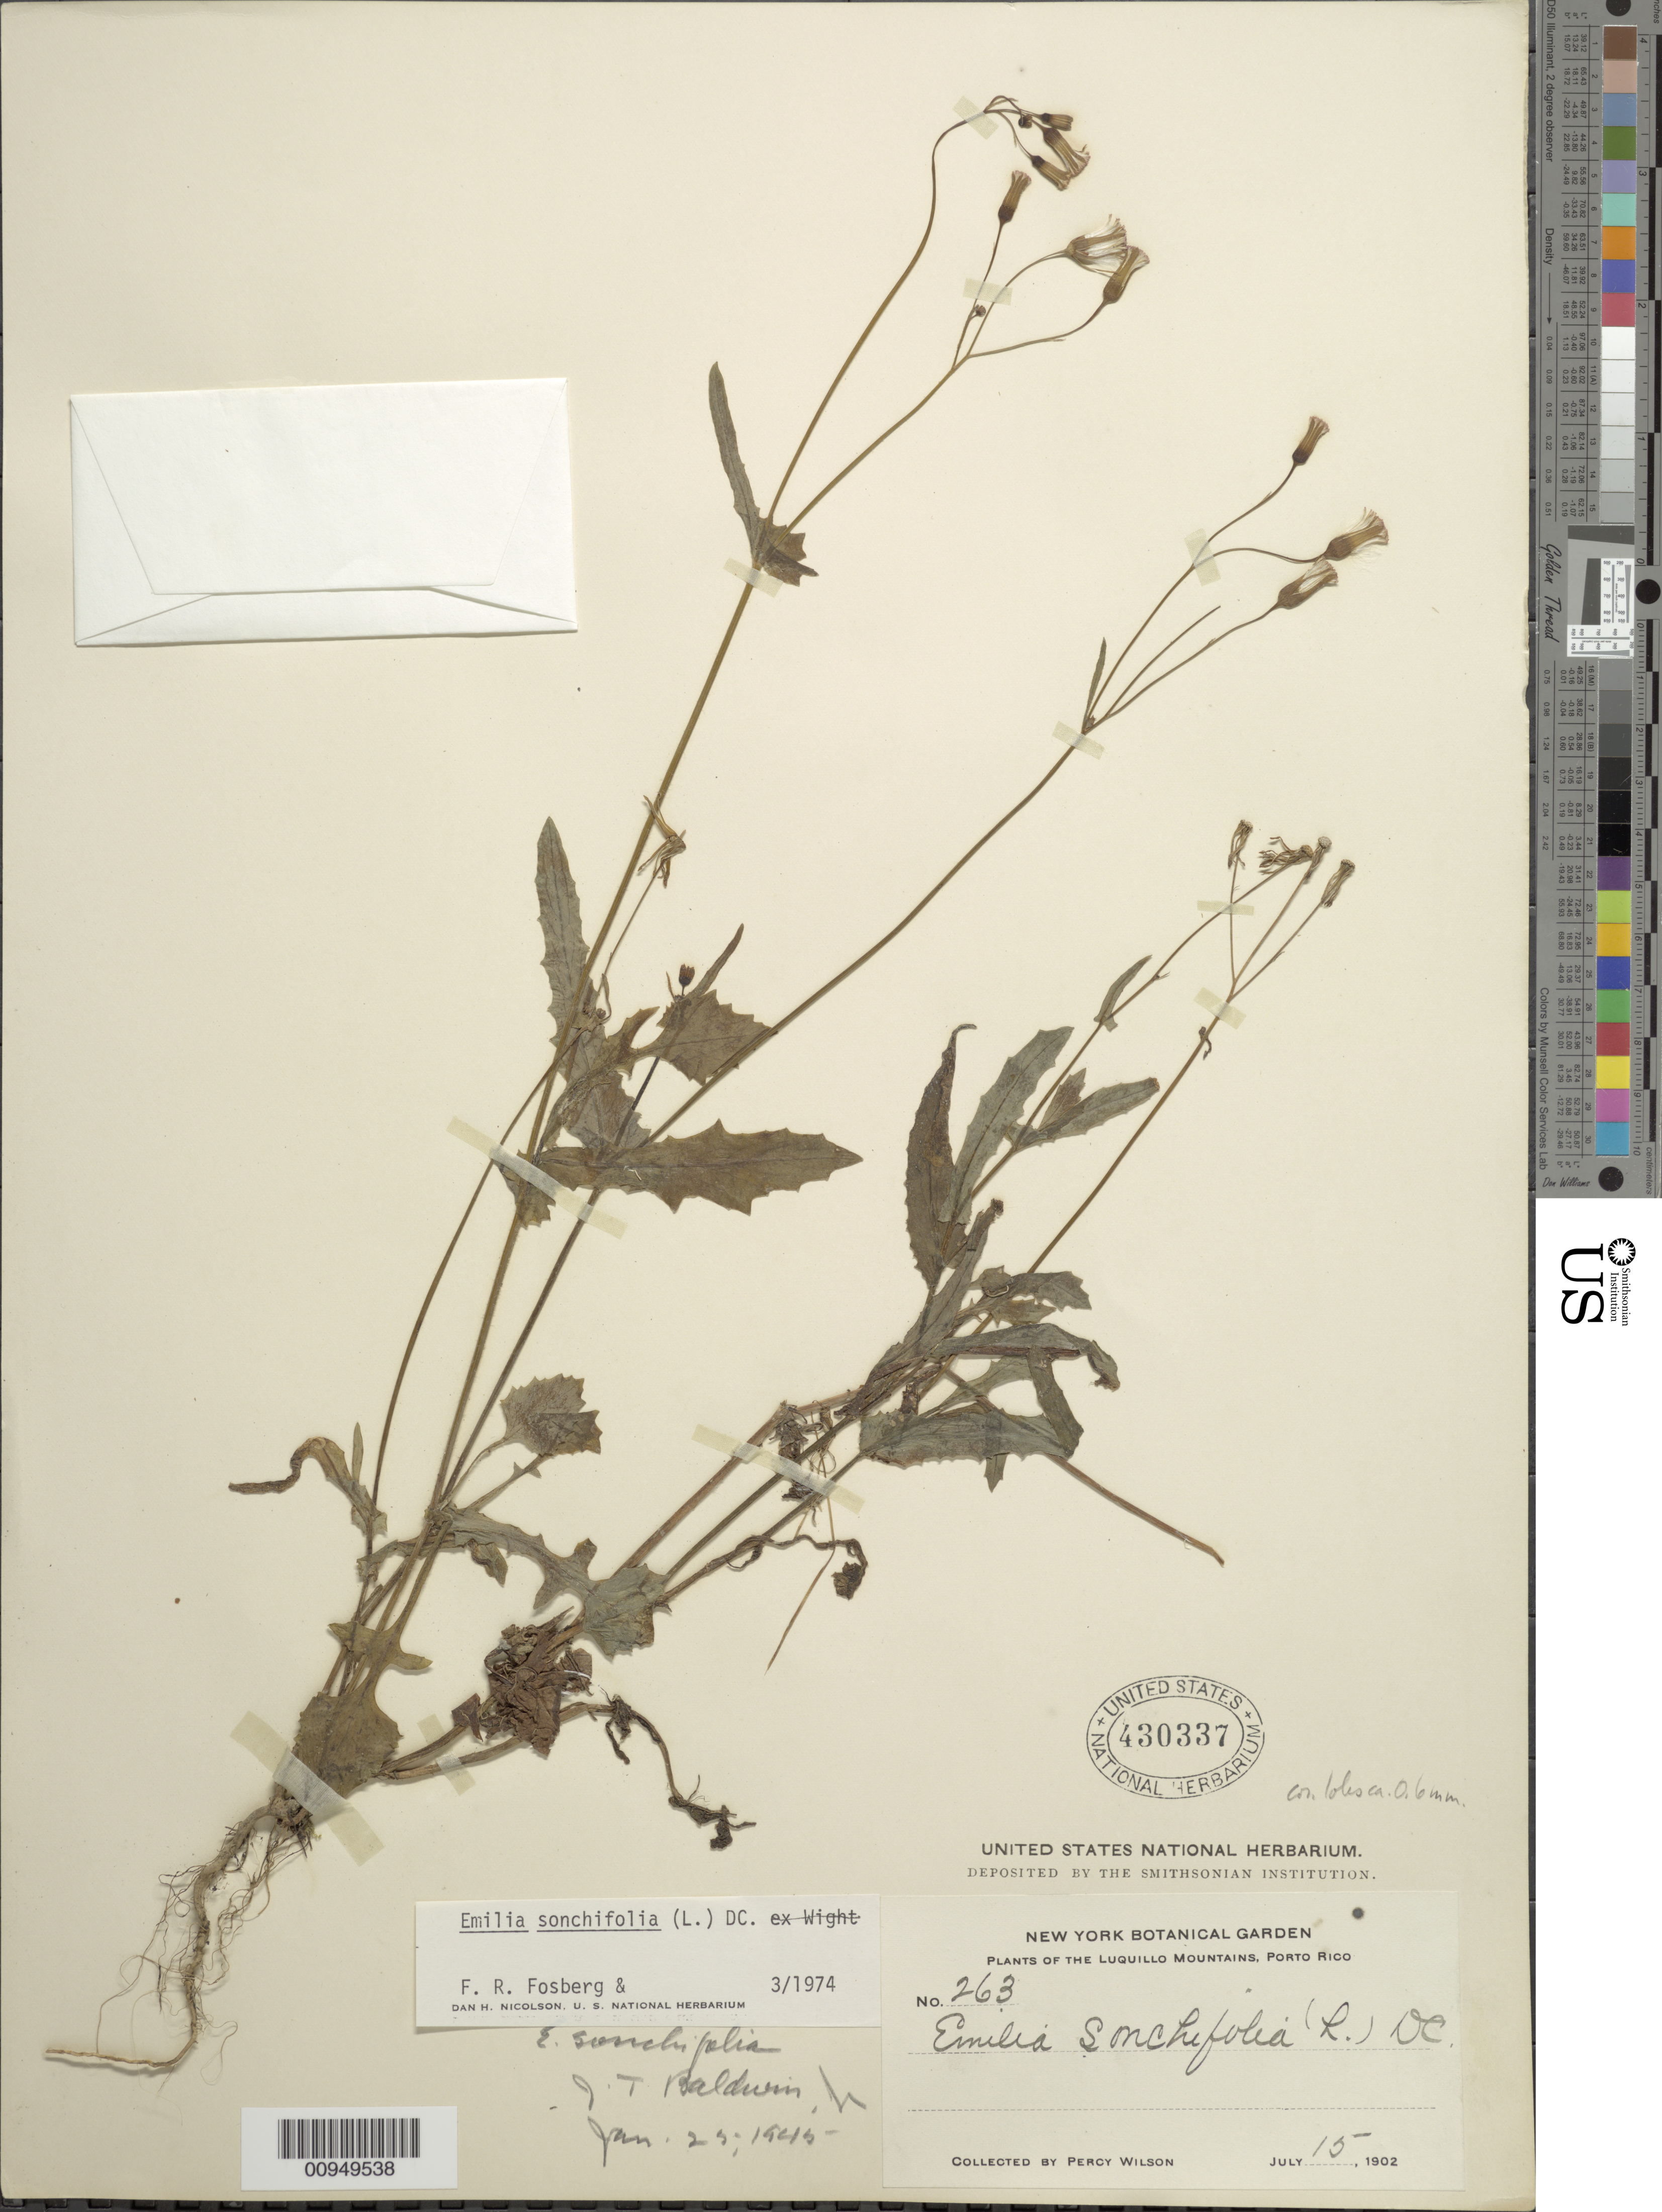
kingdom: Plantae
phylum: Tracheophyta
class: Magnoliopsida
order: Asterales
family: Asteraceae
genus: Emilia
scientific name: Emilia sonchifolia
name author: (L.) DC.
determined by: Fosberg, F. R.; Nicolson, D. H.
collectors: P. Wilson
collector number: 263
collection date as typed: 15 Jul 1902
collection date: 1902-07-15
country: Puerto Rico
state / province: Luquillo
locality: Luquillo Mountains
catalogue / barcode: US 430337